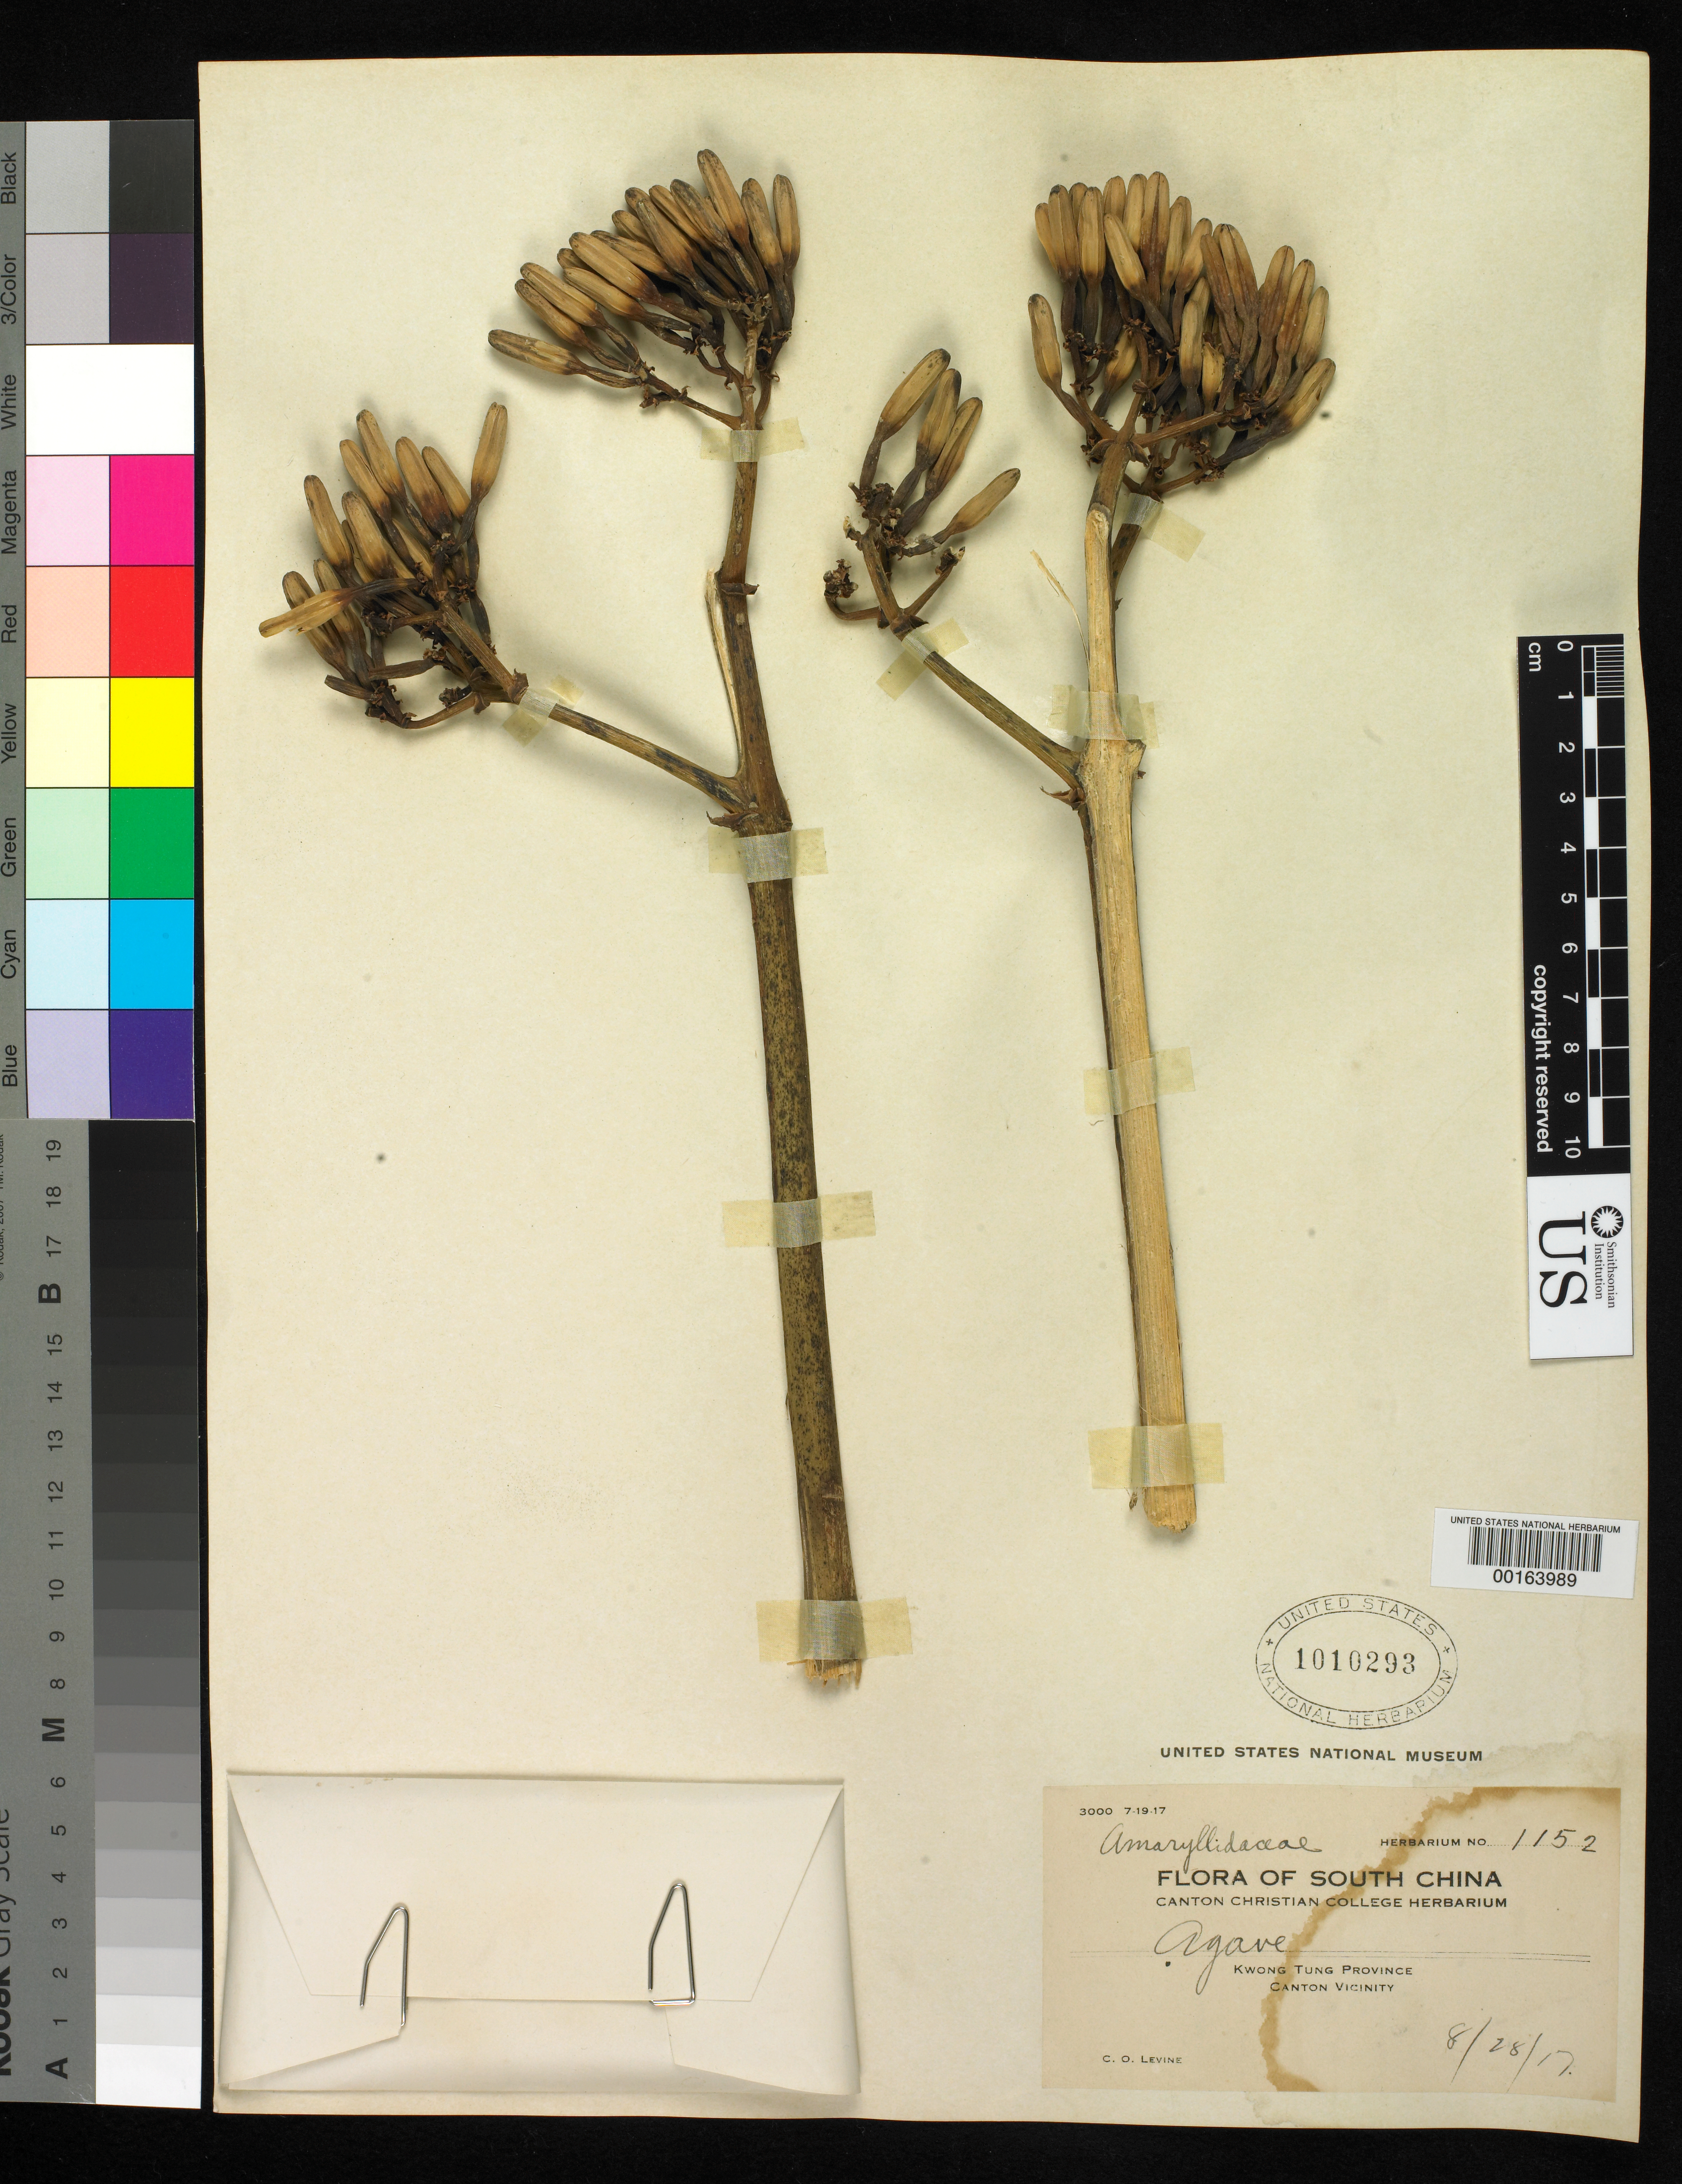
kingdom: Plantae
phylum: Tracheophyta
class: Liliopsida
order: Asparagales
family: Asparagaceae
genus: Agave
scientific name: Agave sp.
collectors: C. O. Levine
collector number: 1152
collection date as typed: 28 Aug 1917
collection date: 1917-08-28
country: China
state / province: Guangdong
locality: Canton vicinity. [country originally recorded as hong kong.]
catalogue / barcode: US 1010293